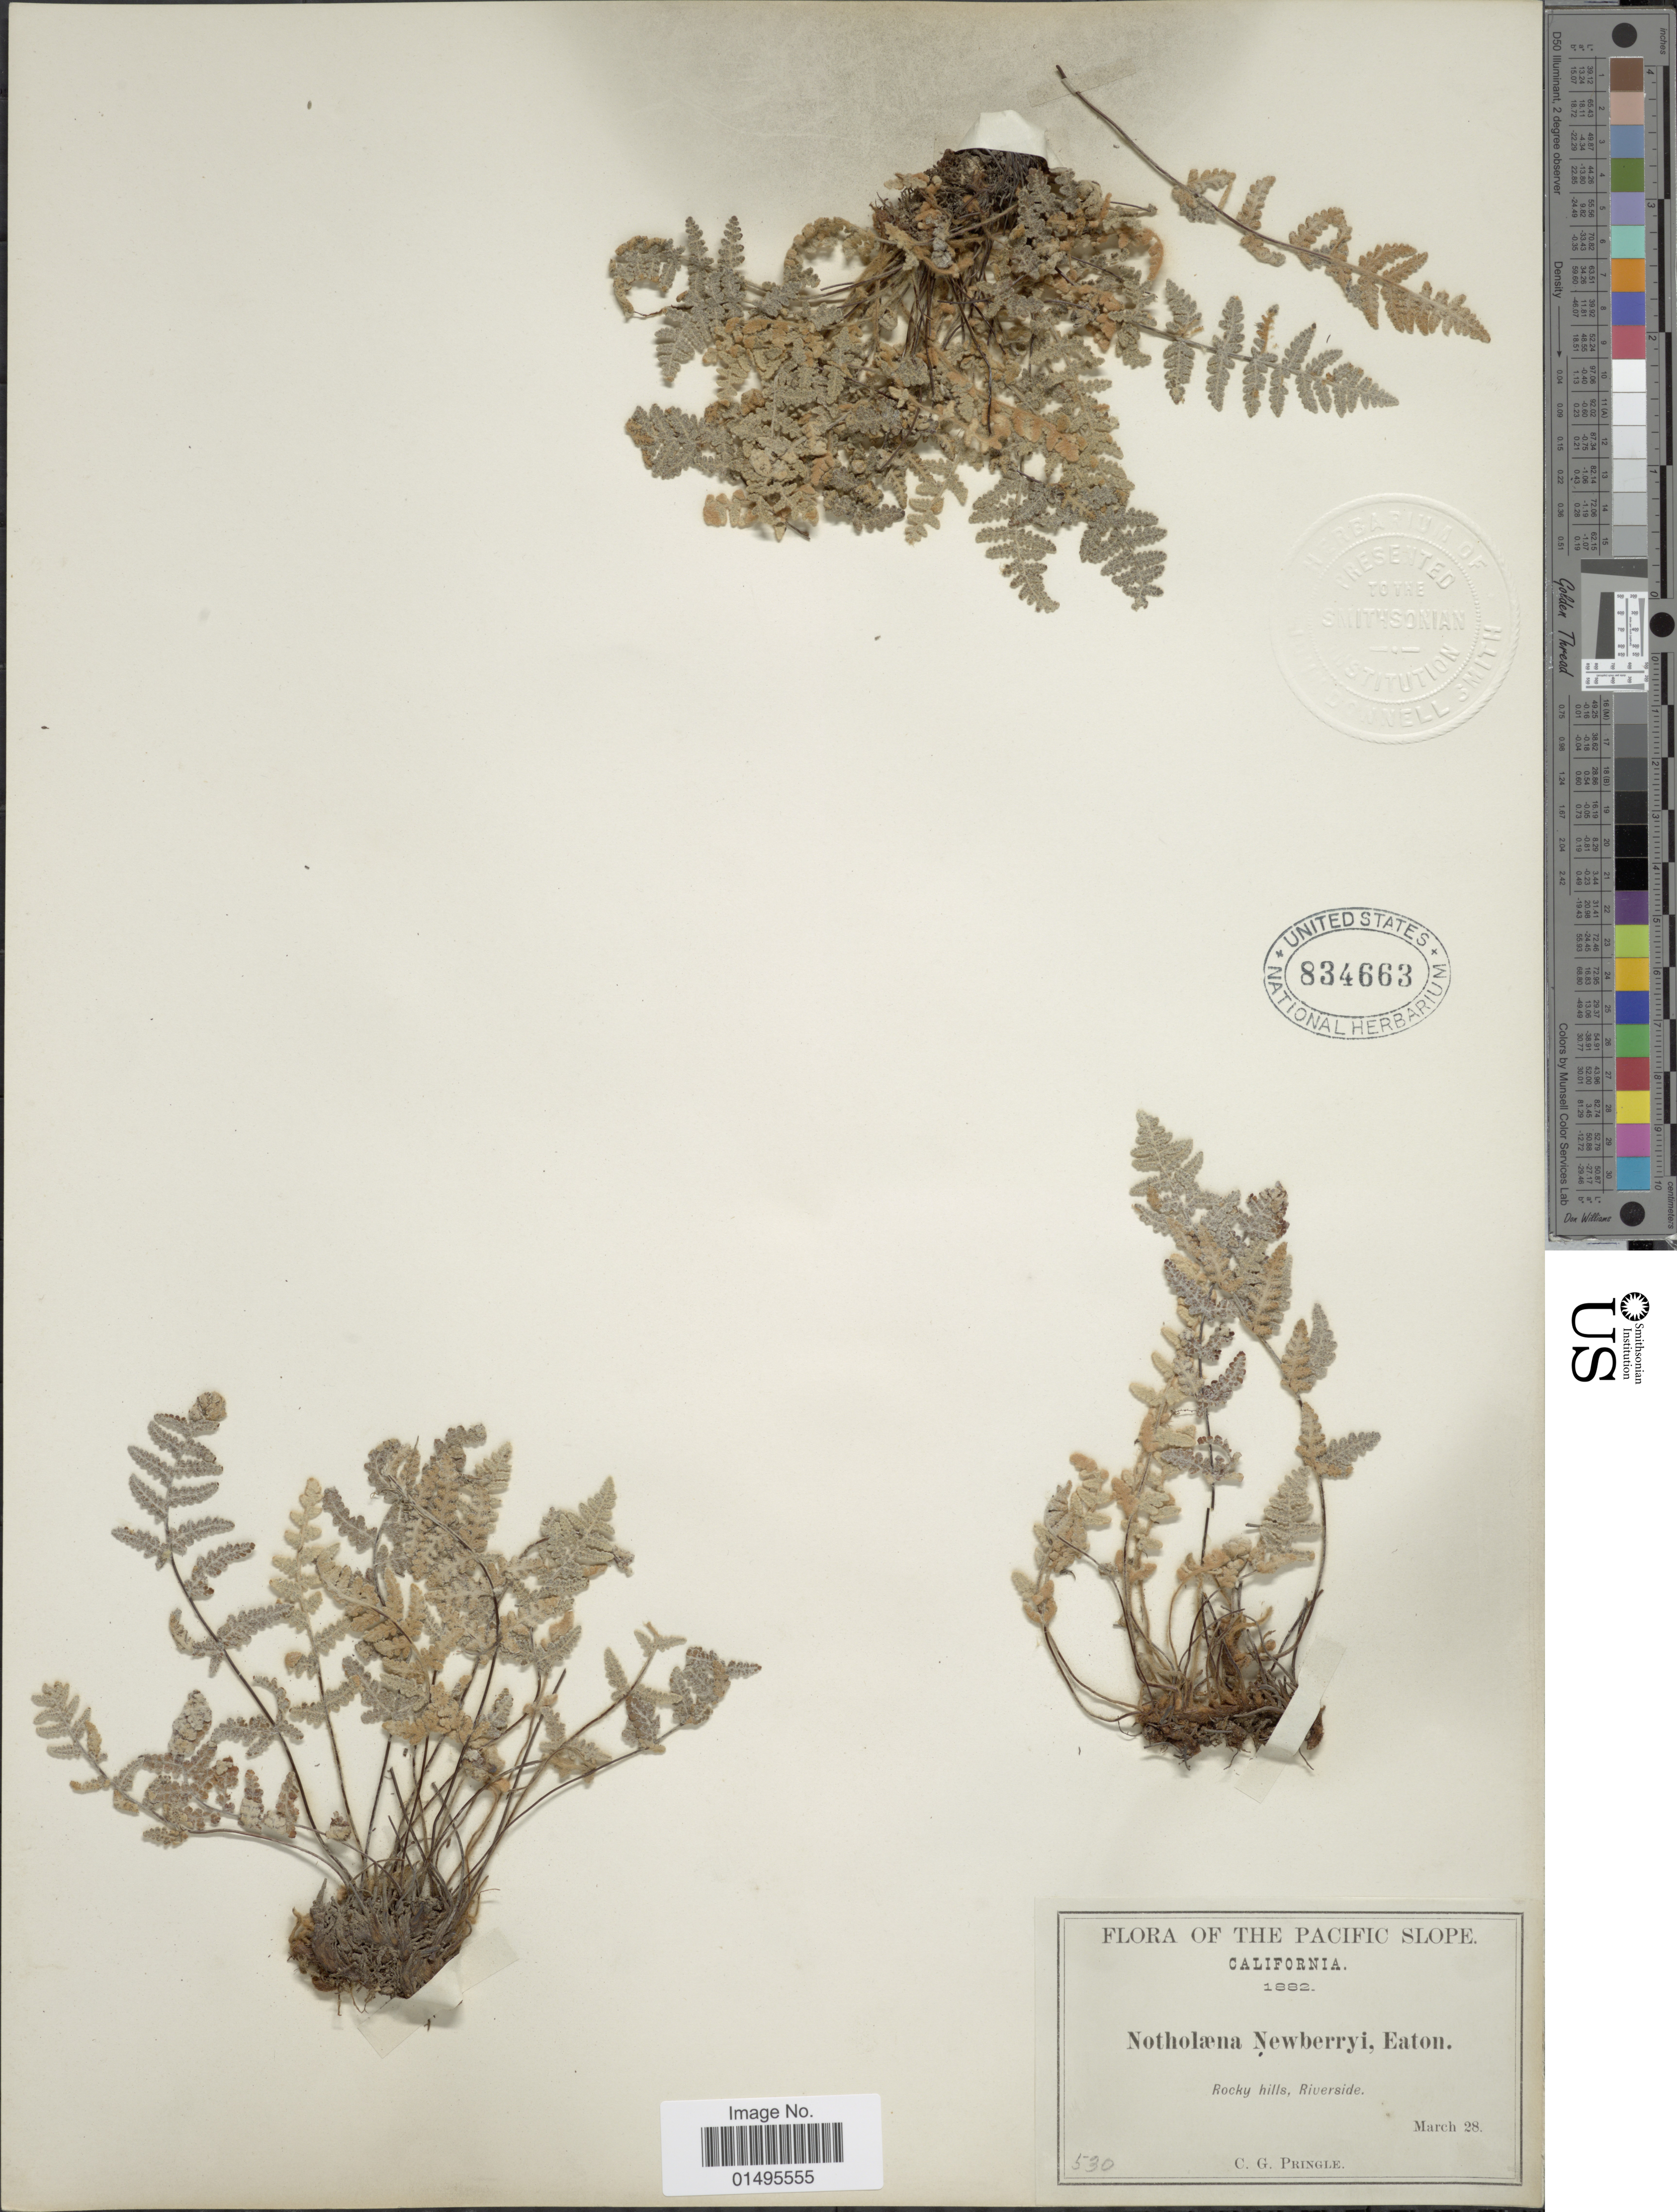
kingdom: Plantae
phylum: Tracheophyta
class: Polypodiopsida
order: Polypodiales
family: Pteridaceae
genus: Notholaena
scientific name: Notholaena newberryi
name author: D.C. Eaton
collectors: C. G. Pringle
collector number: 530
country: United States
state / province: California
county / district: Riverside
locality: Pacific Slope, California, Rocky hills, Riverside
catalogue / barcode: US 834663